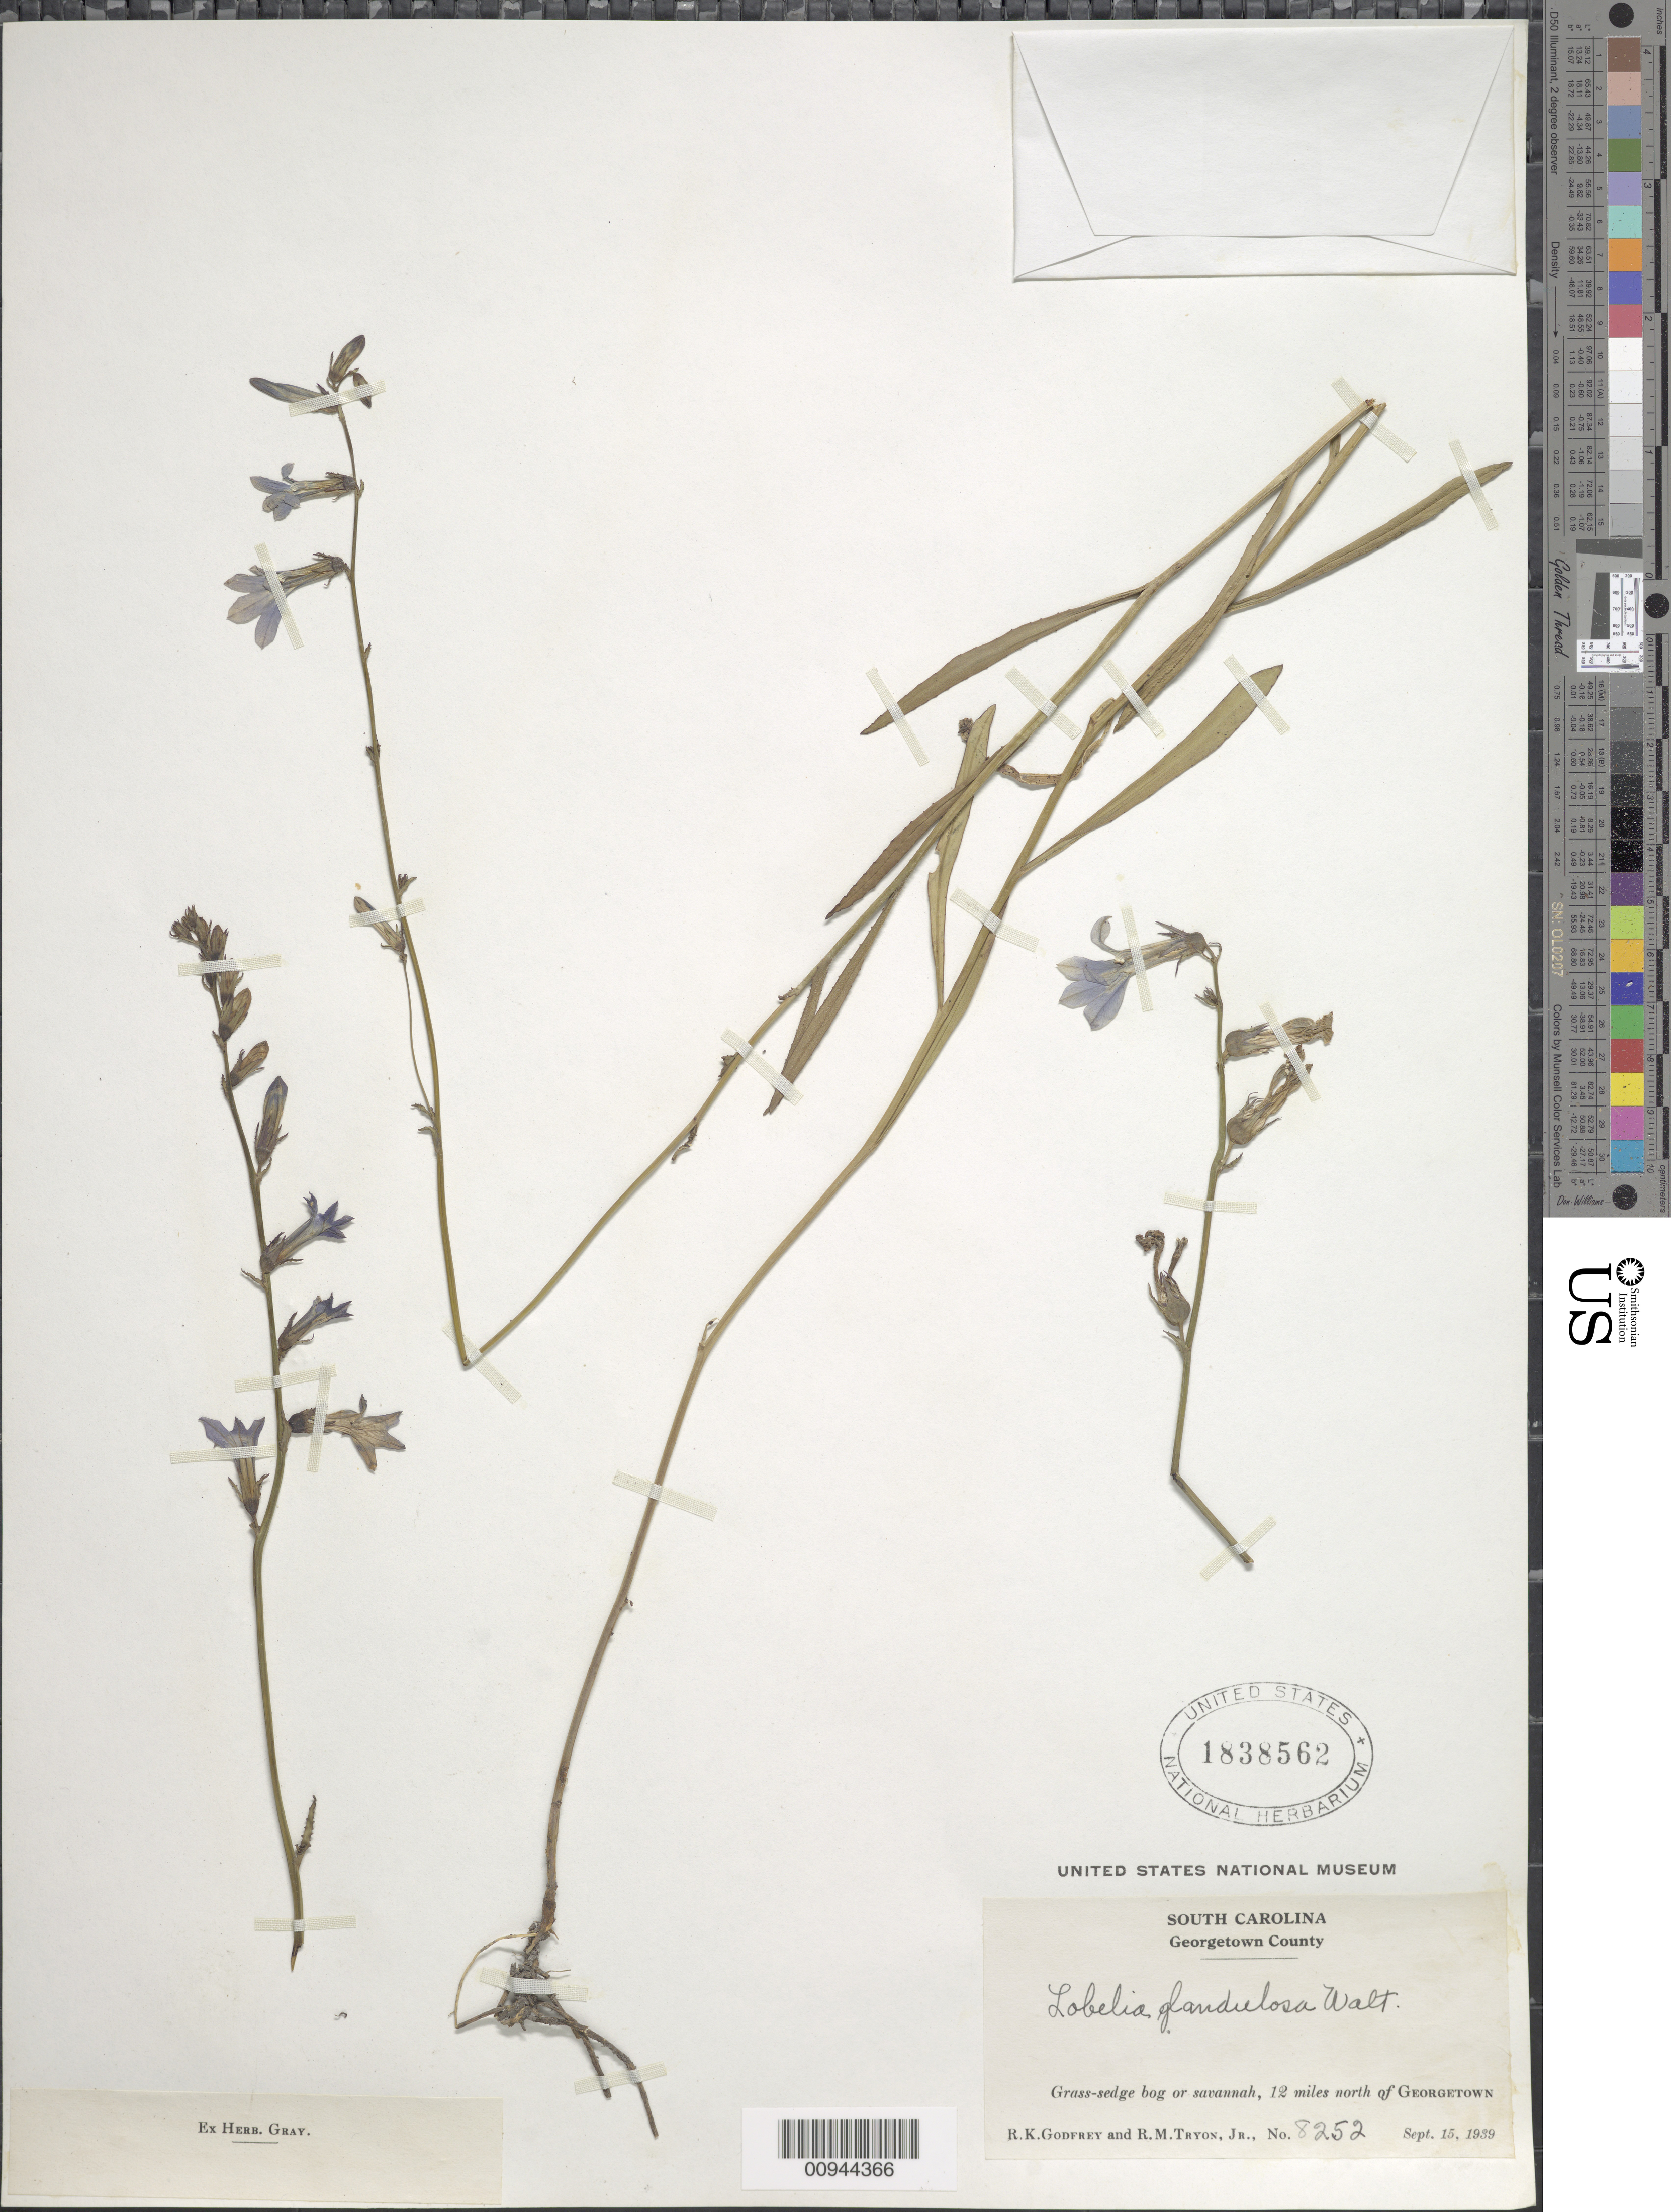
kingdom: Plantae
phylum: Tracheophyta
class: Magnoliopsida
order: Asterales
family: Campanulaceae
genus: Lobelia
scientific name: Lobelia glandulosa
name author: Walter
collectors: R. K. Godfrey & R. M. Tryon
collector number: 8252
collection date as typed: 15 Sep 1939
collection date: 1939-09-15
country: United States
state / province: South Carolina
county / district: Georgetown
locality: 12 miles north Georgetown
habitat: grass-sedge bog or savannah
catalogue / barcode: US 1838562